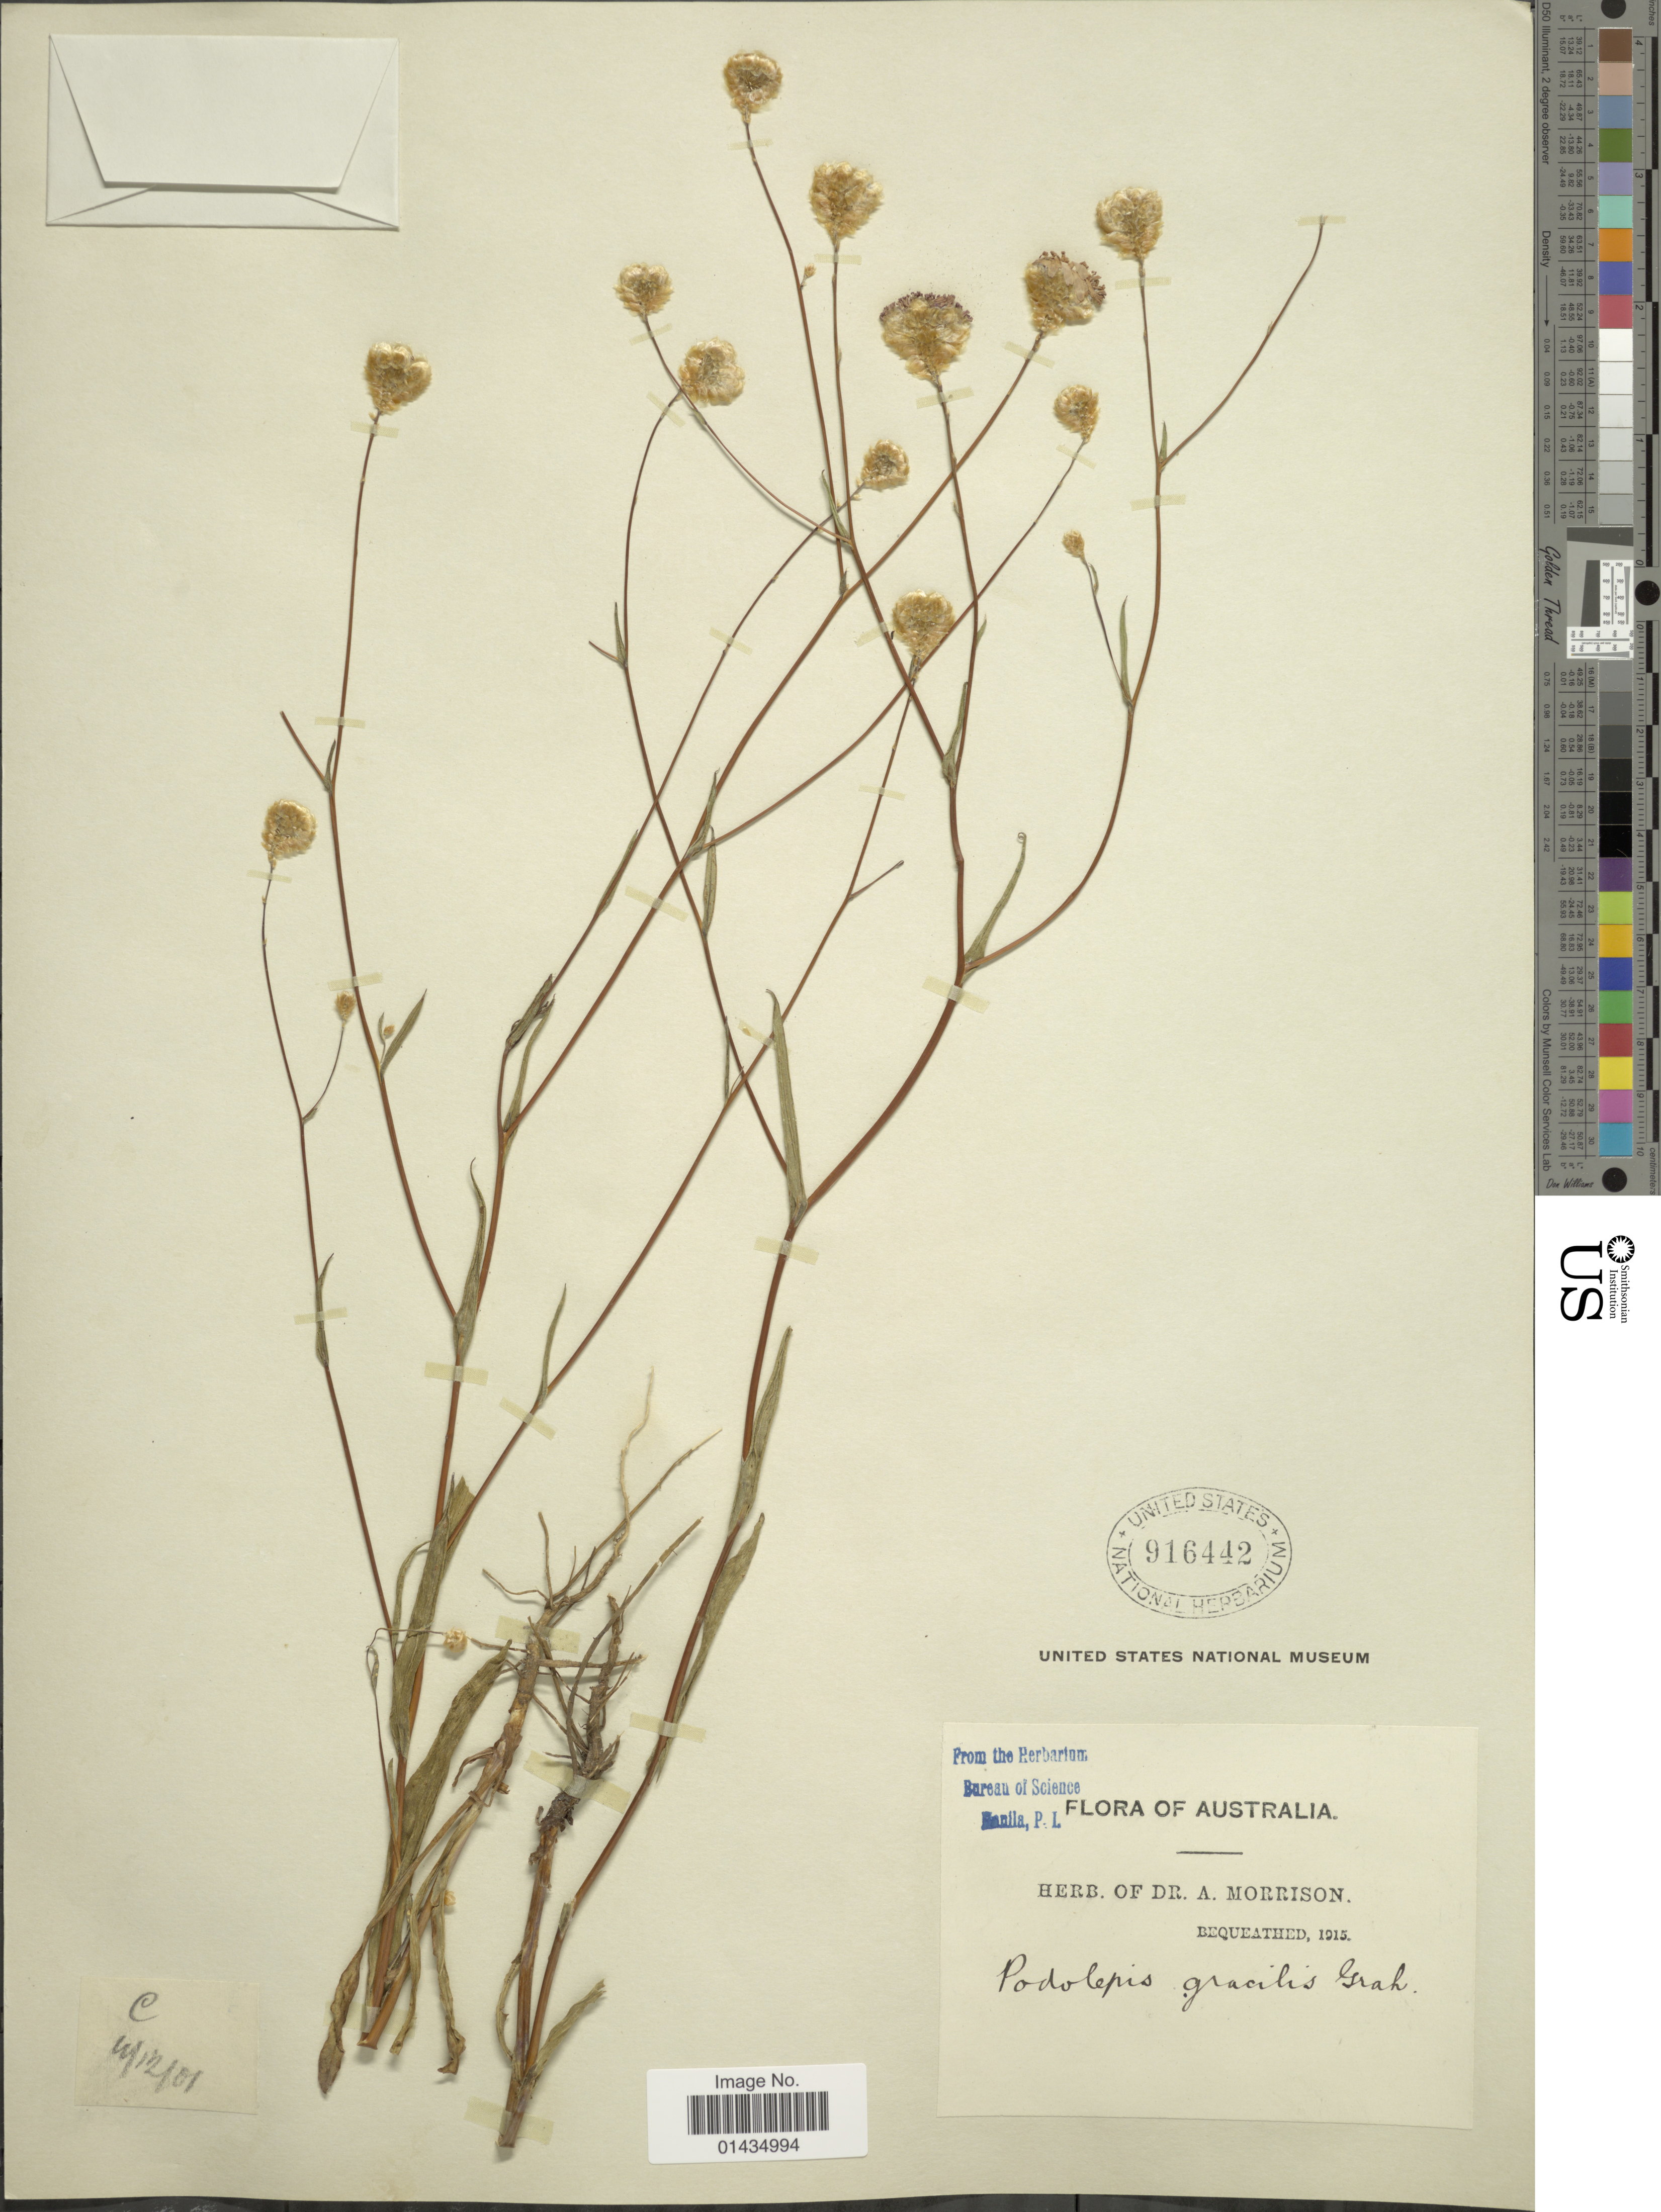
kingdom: Plantae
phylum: Tracheophyta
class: Magnoliopsida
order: Asterales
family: Asteraceae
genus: Podolepis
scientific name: Podolepis gracilis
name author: (Lehm.) Graham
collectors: ex herb. Dr. A. Morrison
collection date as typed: Transcribed d/m/y: 4/12/1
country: Australia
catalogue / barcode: US 916442